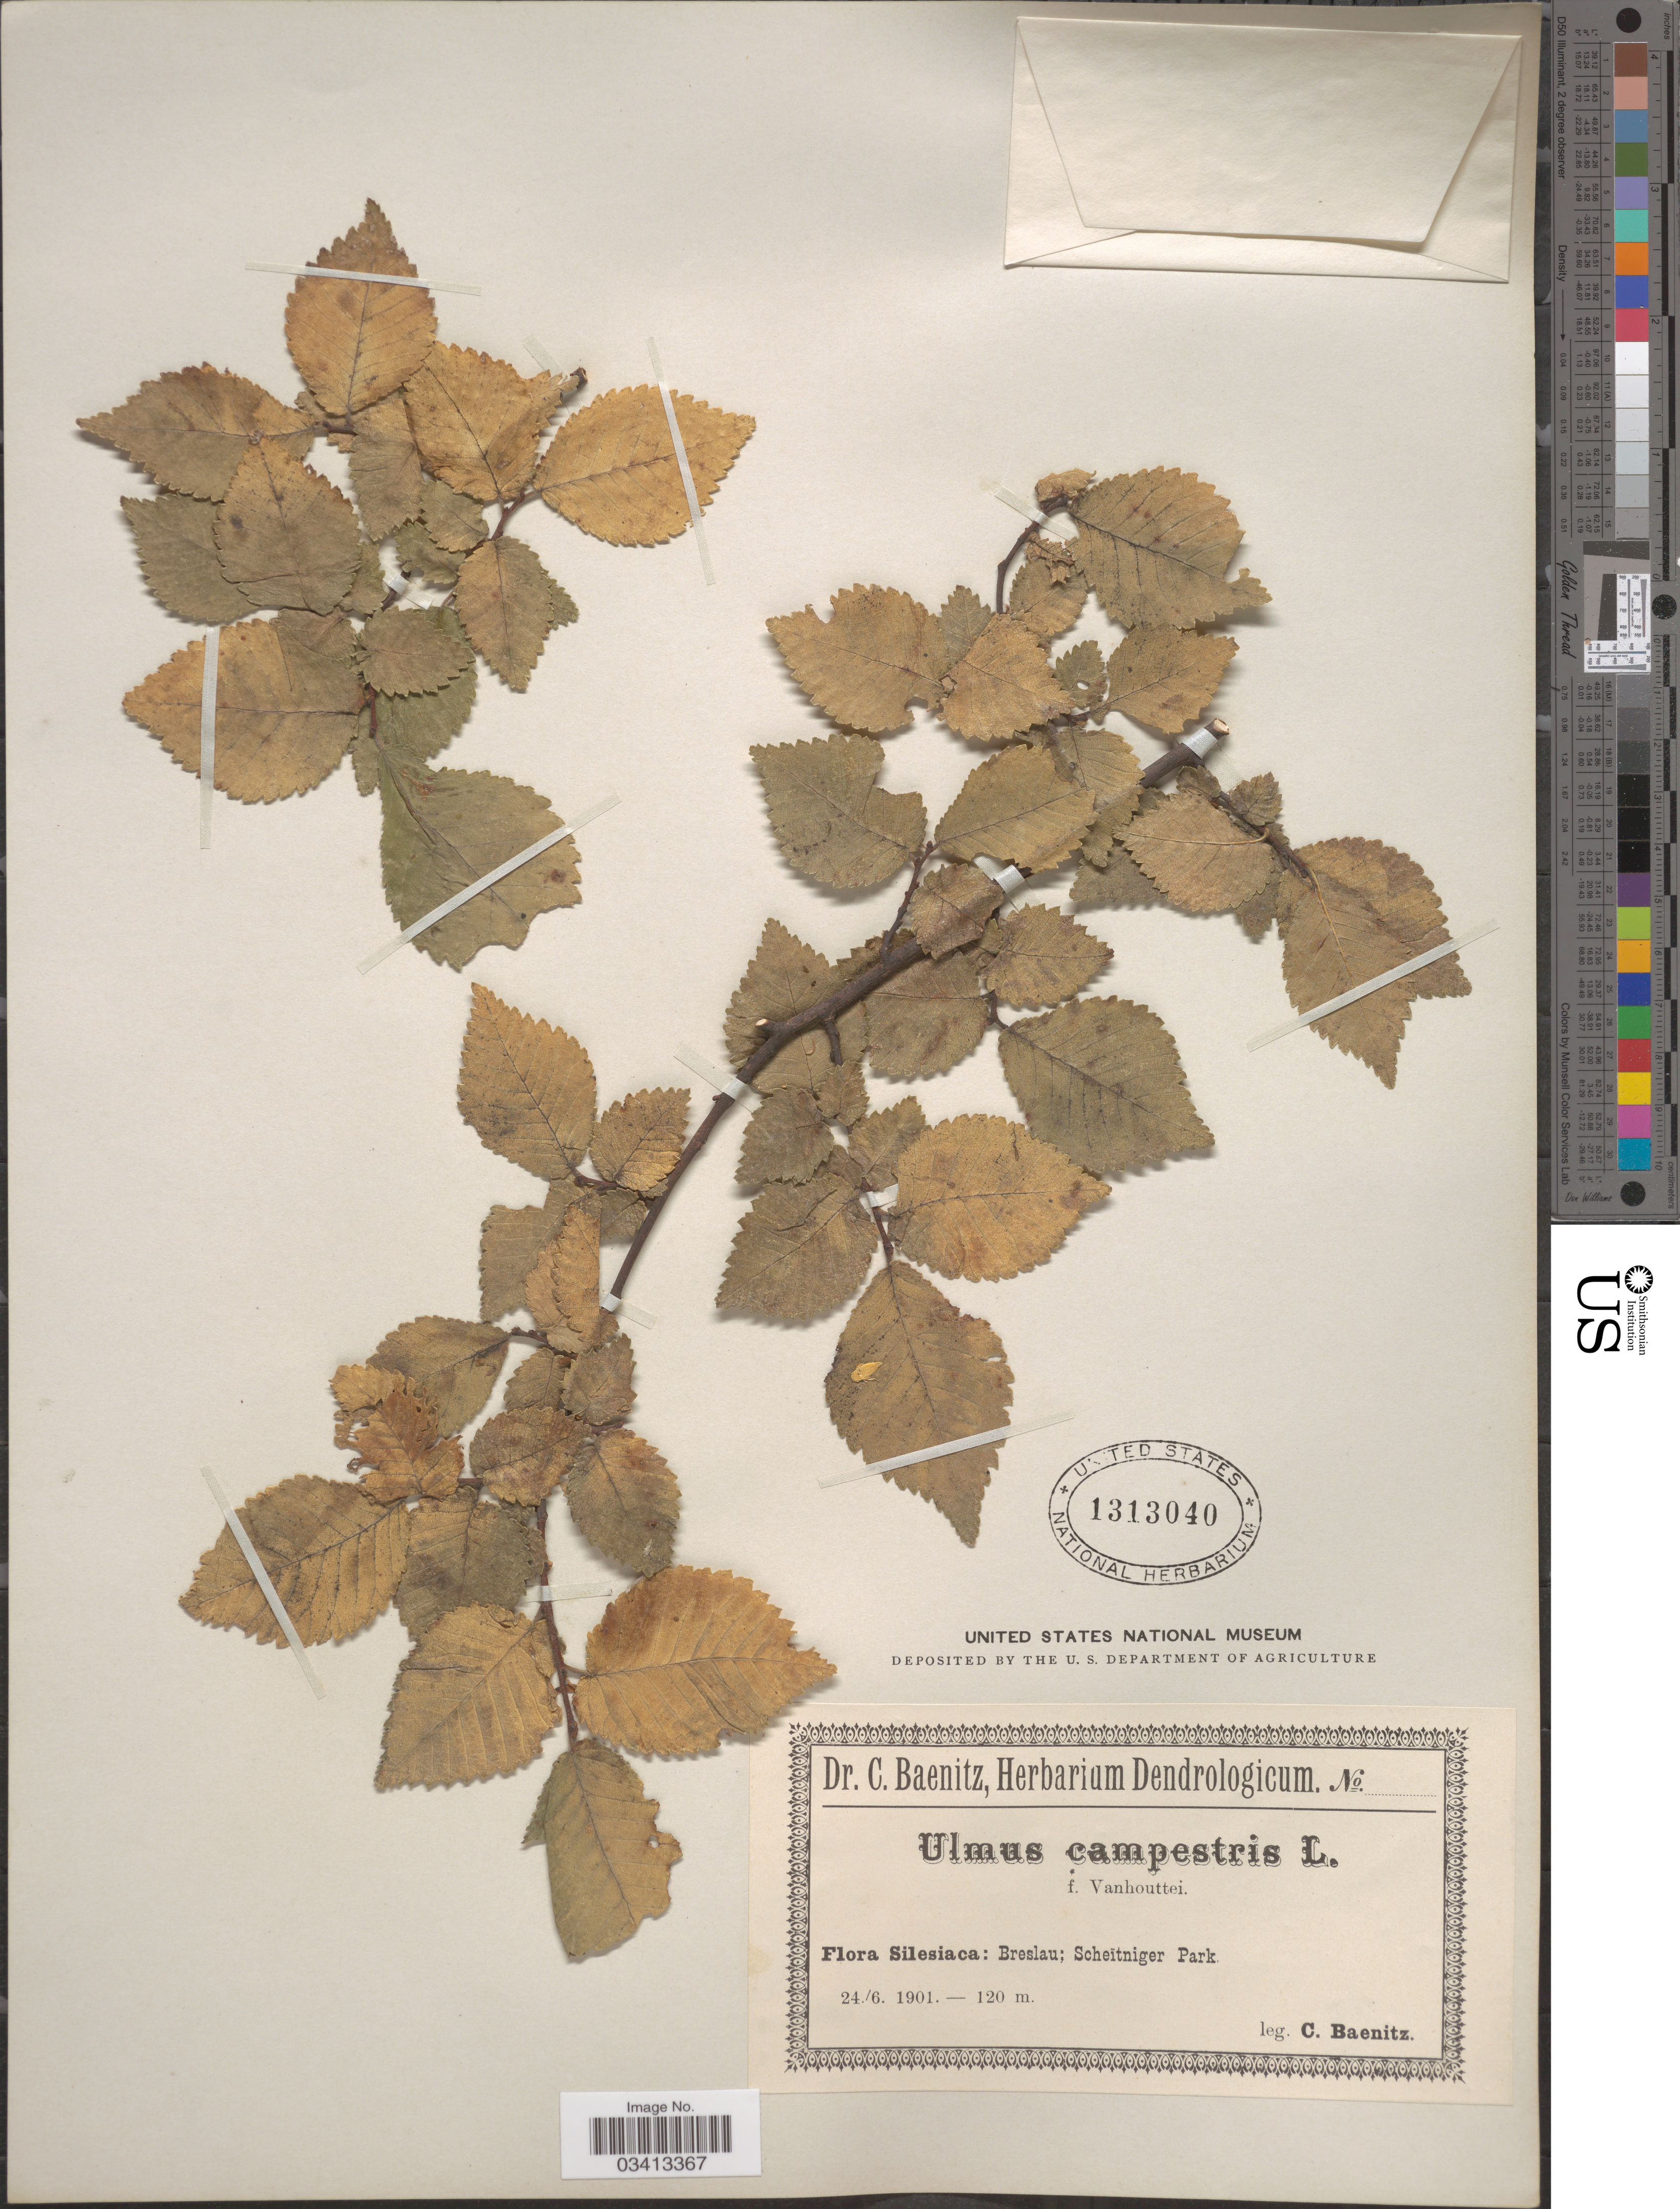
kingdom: Plantae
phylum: Tracheophyta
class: Magnoliopsida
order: Rosales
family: Ulmaceae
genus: Ulmus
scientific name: Ulmus campestris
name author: L.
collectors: C. G. Baenitz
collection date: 1901-06-24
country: Poland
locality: Silesiaca: Breslau; Scheïtniger Park.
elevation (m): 120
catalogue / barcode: US 1313040